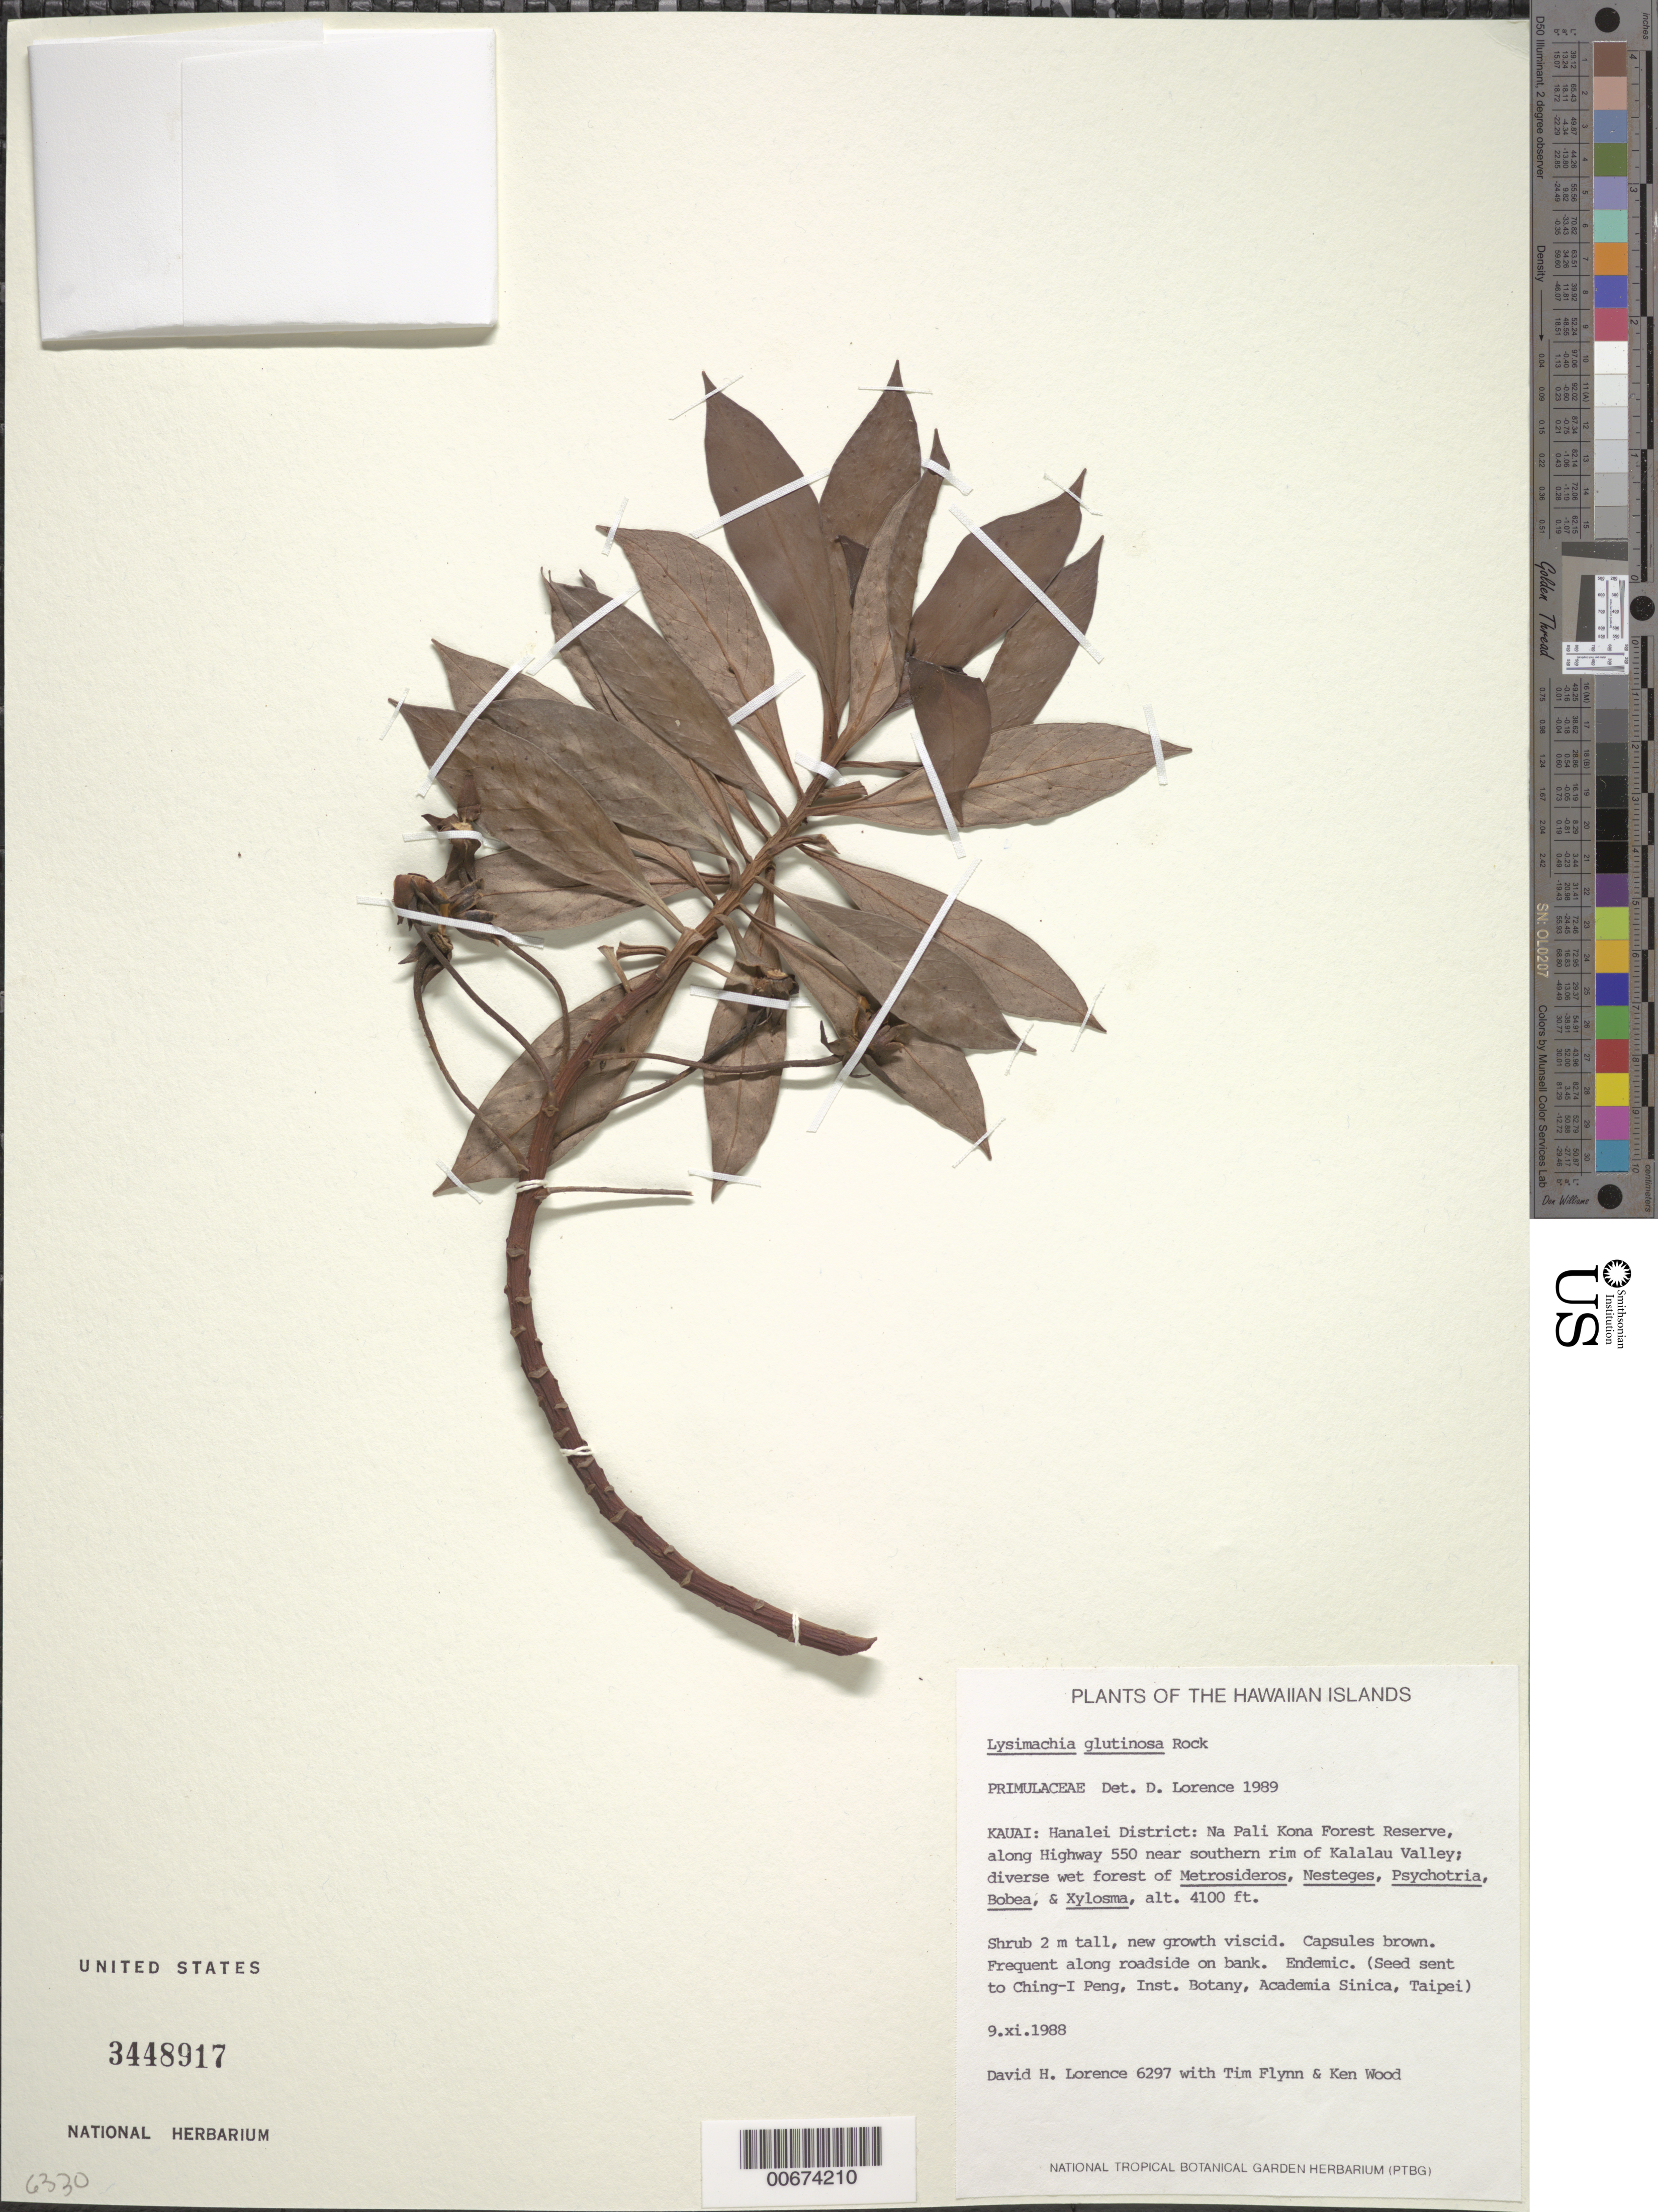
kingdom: Plantae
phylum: Tracheophyta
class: Magnoliopsida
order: Ericales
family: Primulaceae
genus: Lysimachia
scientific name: Lysimachia glutinosa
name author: Rock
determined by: Lorence, David H., (PTBG), National Tropical Botanical Garden (UNITED STATES)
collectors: D. Lorence, T. W. Flynn & K. Wood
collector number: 6297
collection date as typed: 9 Nov 1988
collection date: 1988-11-09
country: United States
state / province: Hawaii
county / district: Kauai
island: Kaua'i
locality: Hanalei District, Na Pali Kona Forest Reserve, along Hwy 550 near southern rim of Kalalau Valley.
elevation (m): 1249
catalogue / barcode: US 3448917